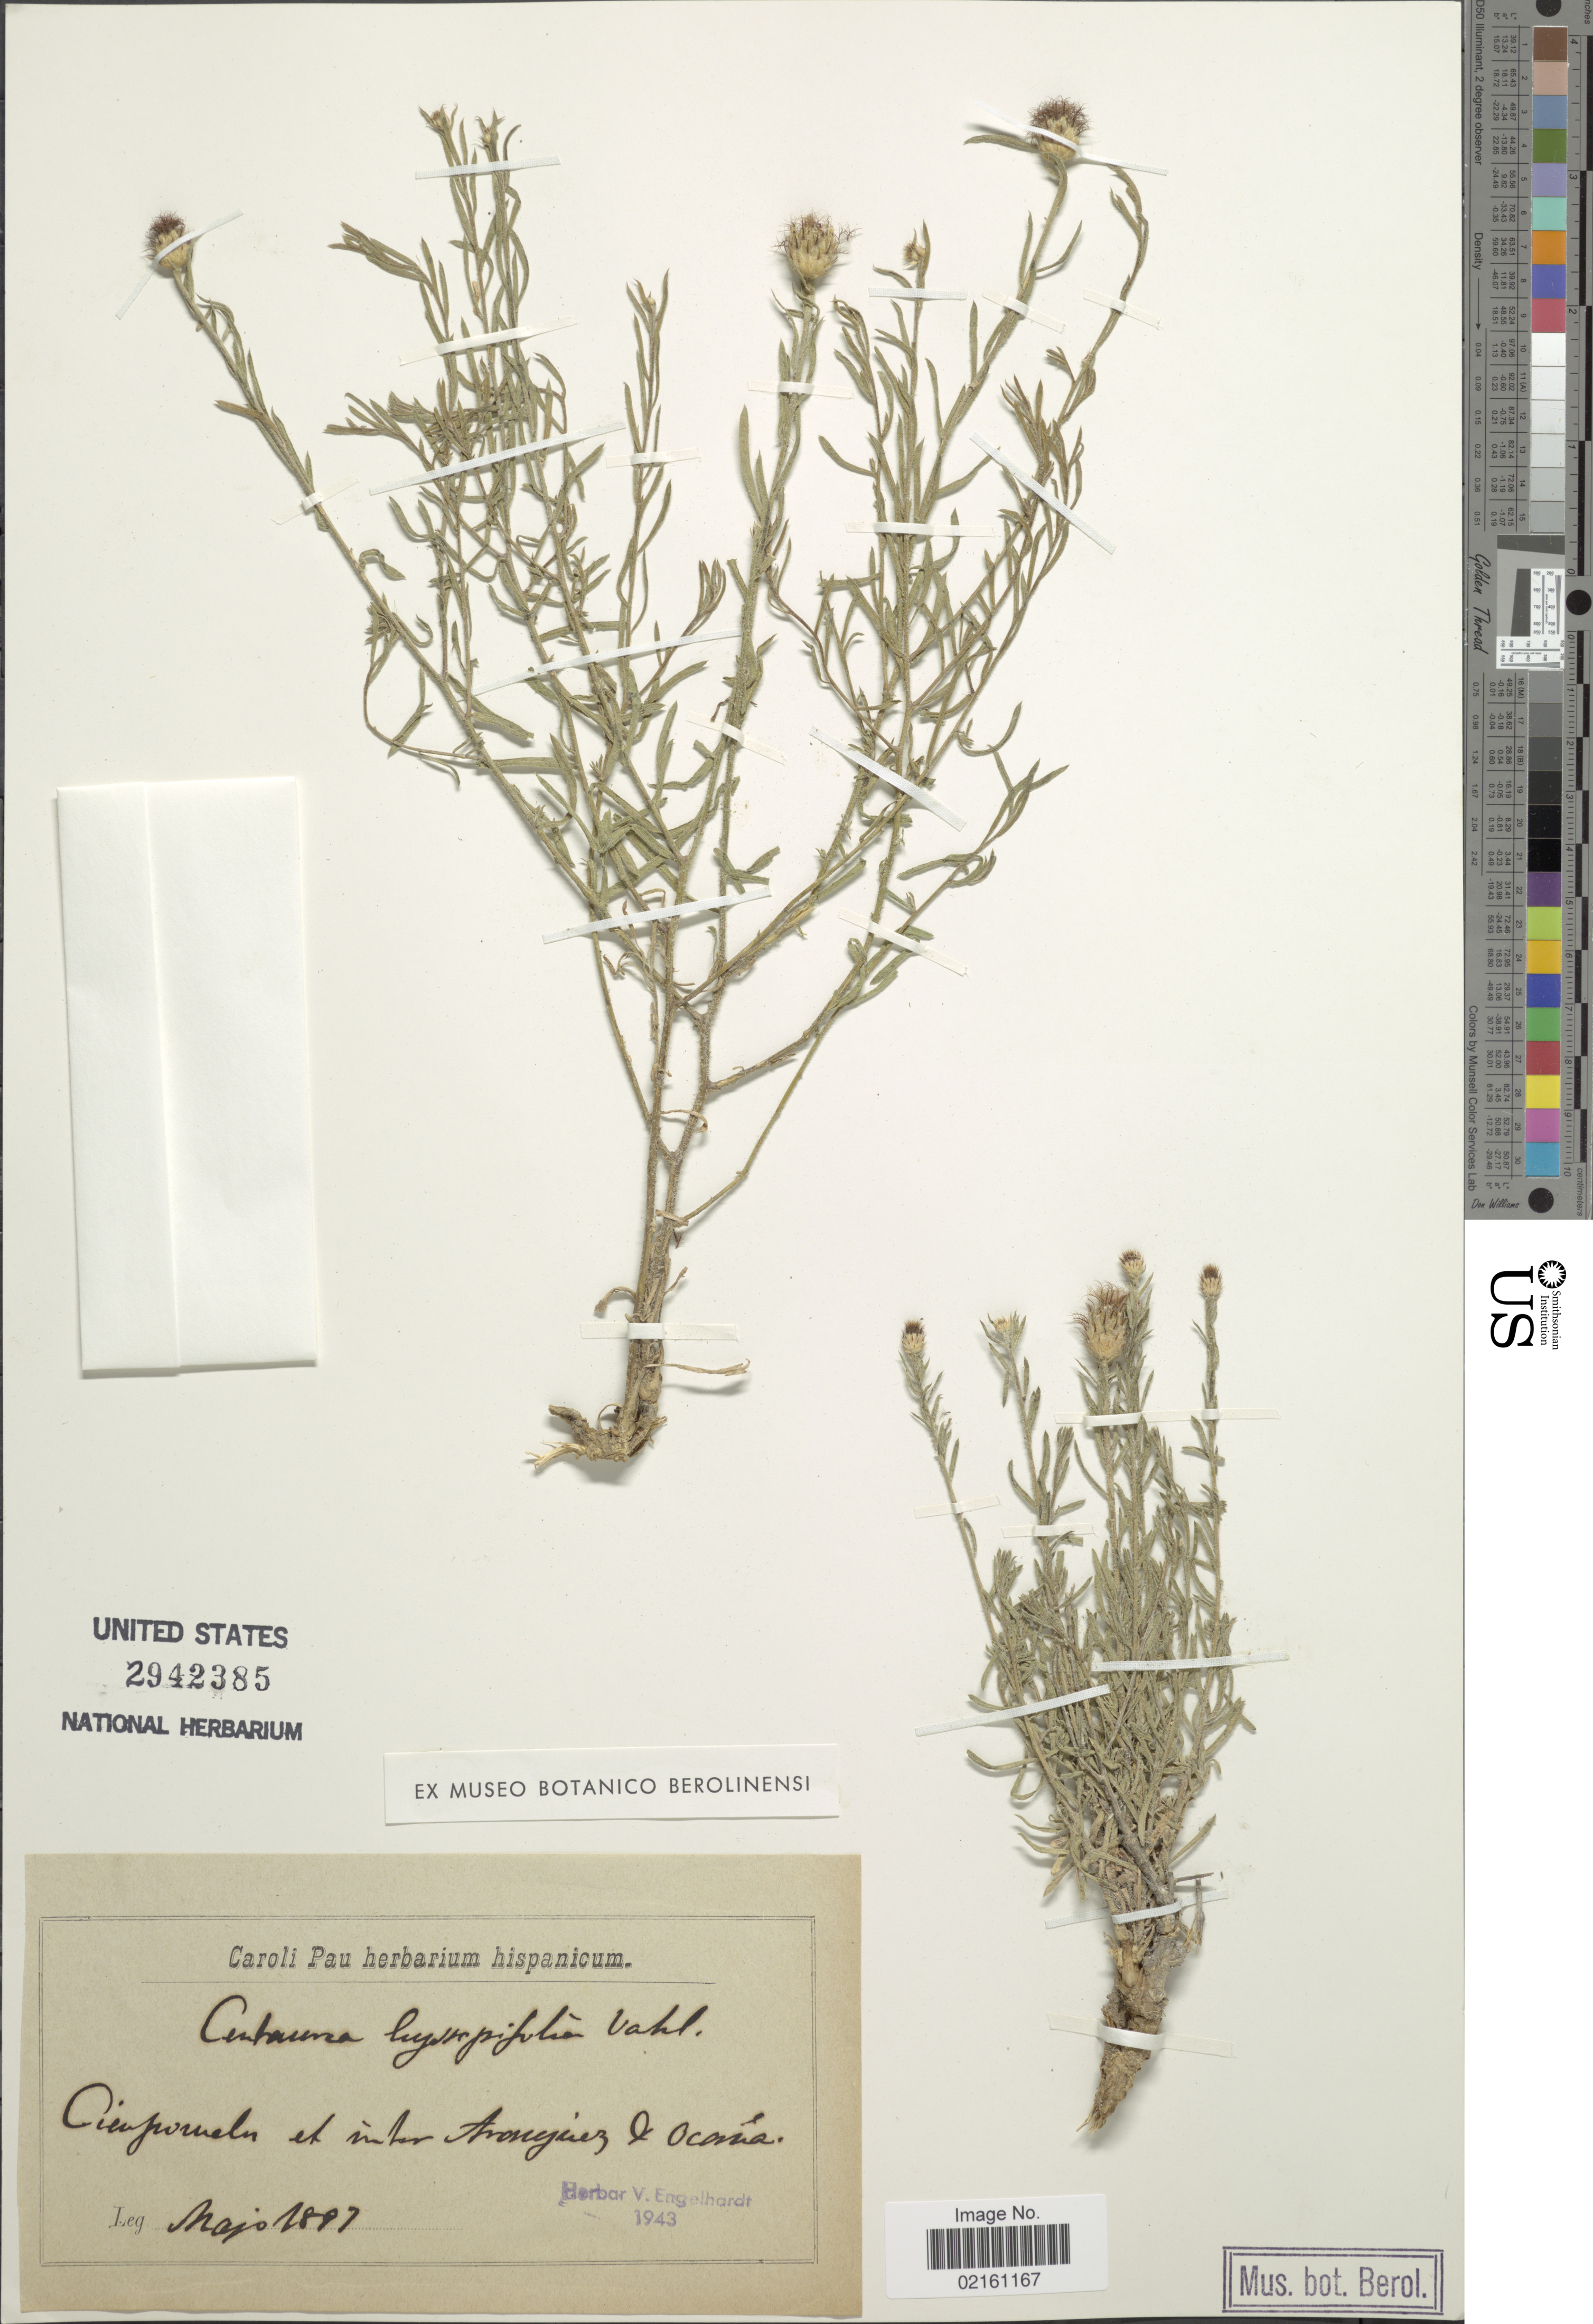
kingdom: Plantae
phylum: Tracheophyta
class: Magnoliopsida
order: Asterales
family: Asteraceae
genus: Centaurea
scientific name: Centaurea hyssopifolia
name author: Vahl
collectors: ex Herb. Caroli Pau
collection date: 1897-05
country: Spain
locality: Cienfromelu et inter Aranjuez & Ocaña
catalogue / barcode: US 2942385